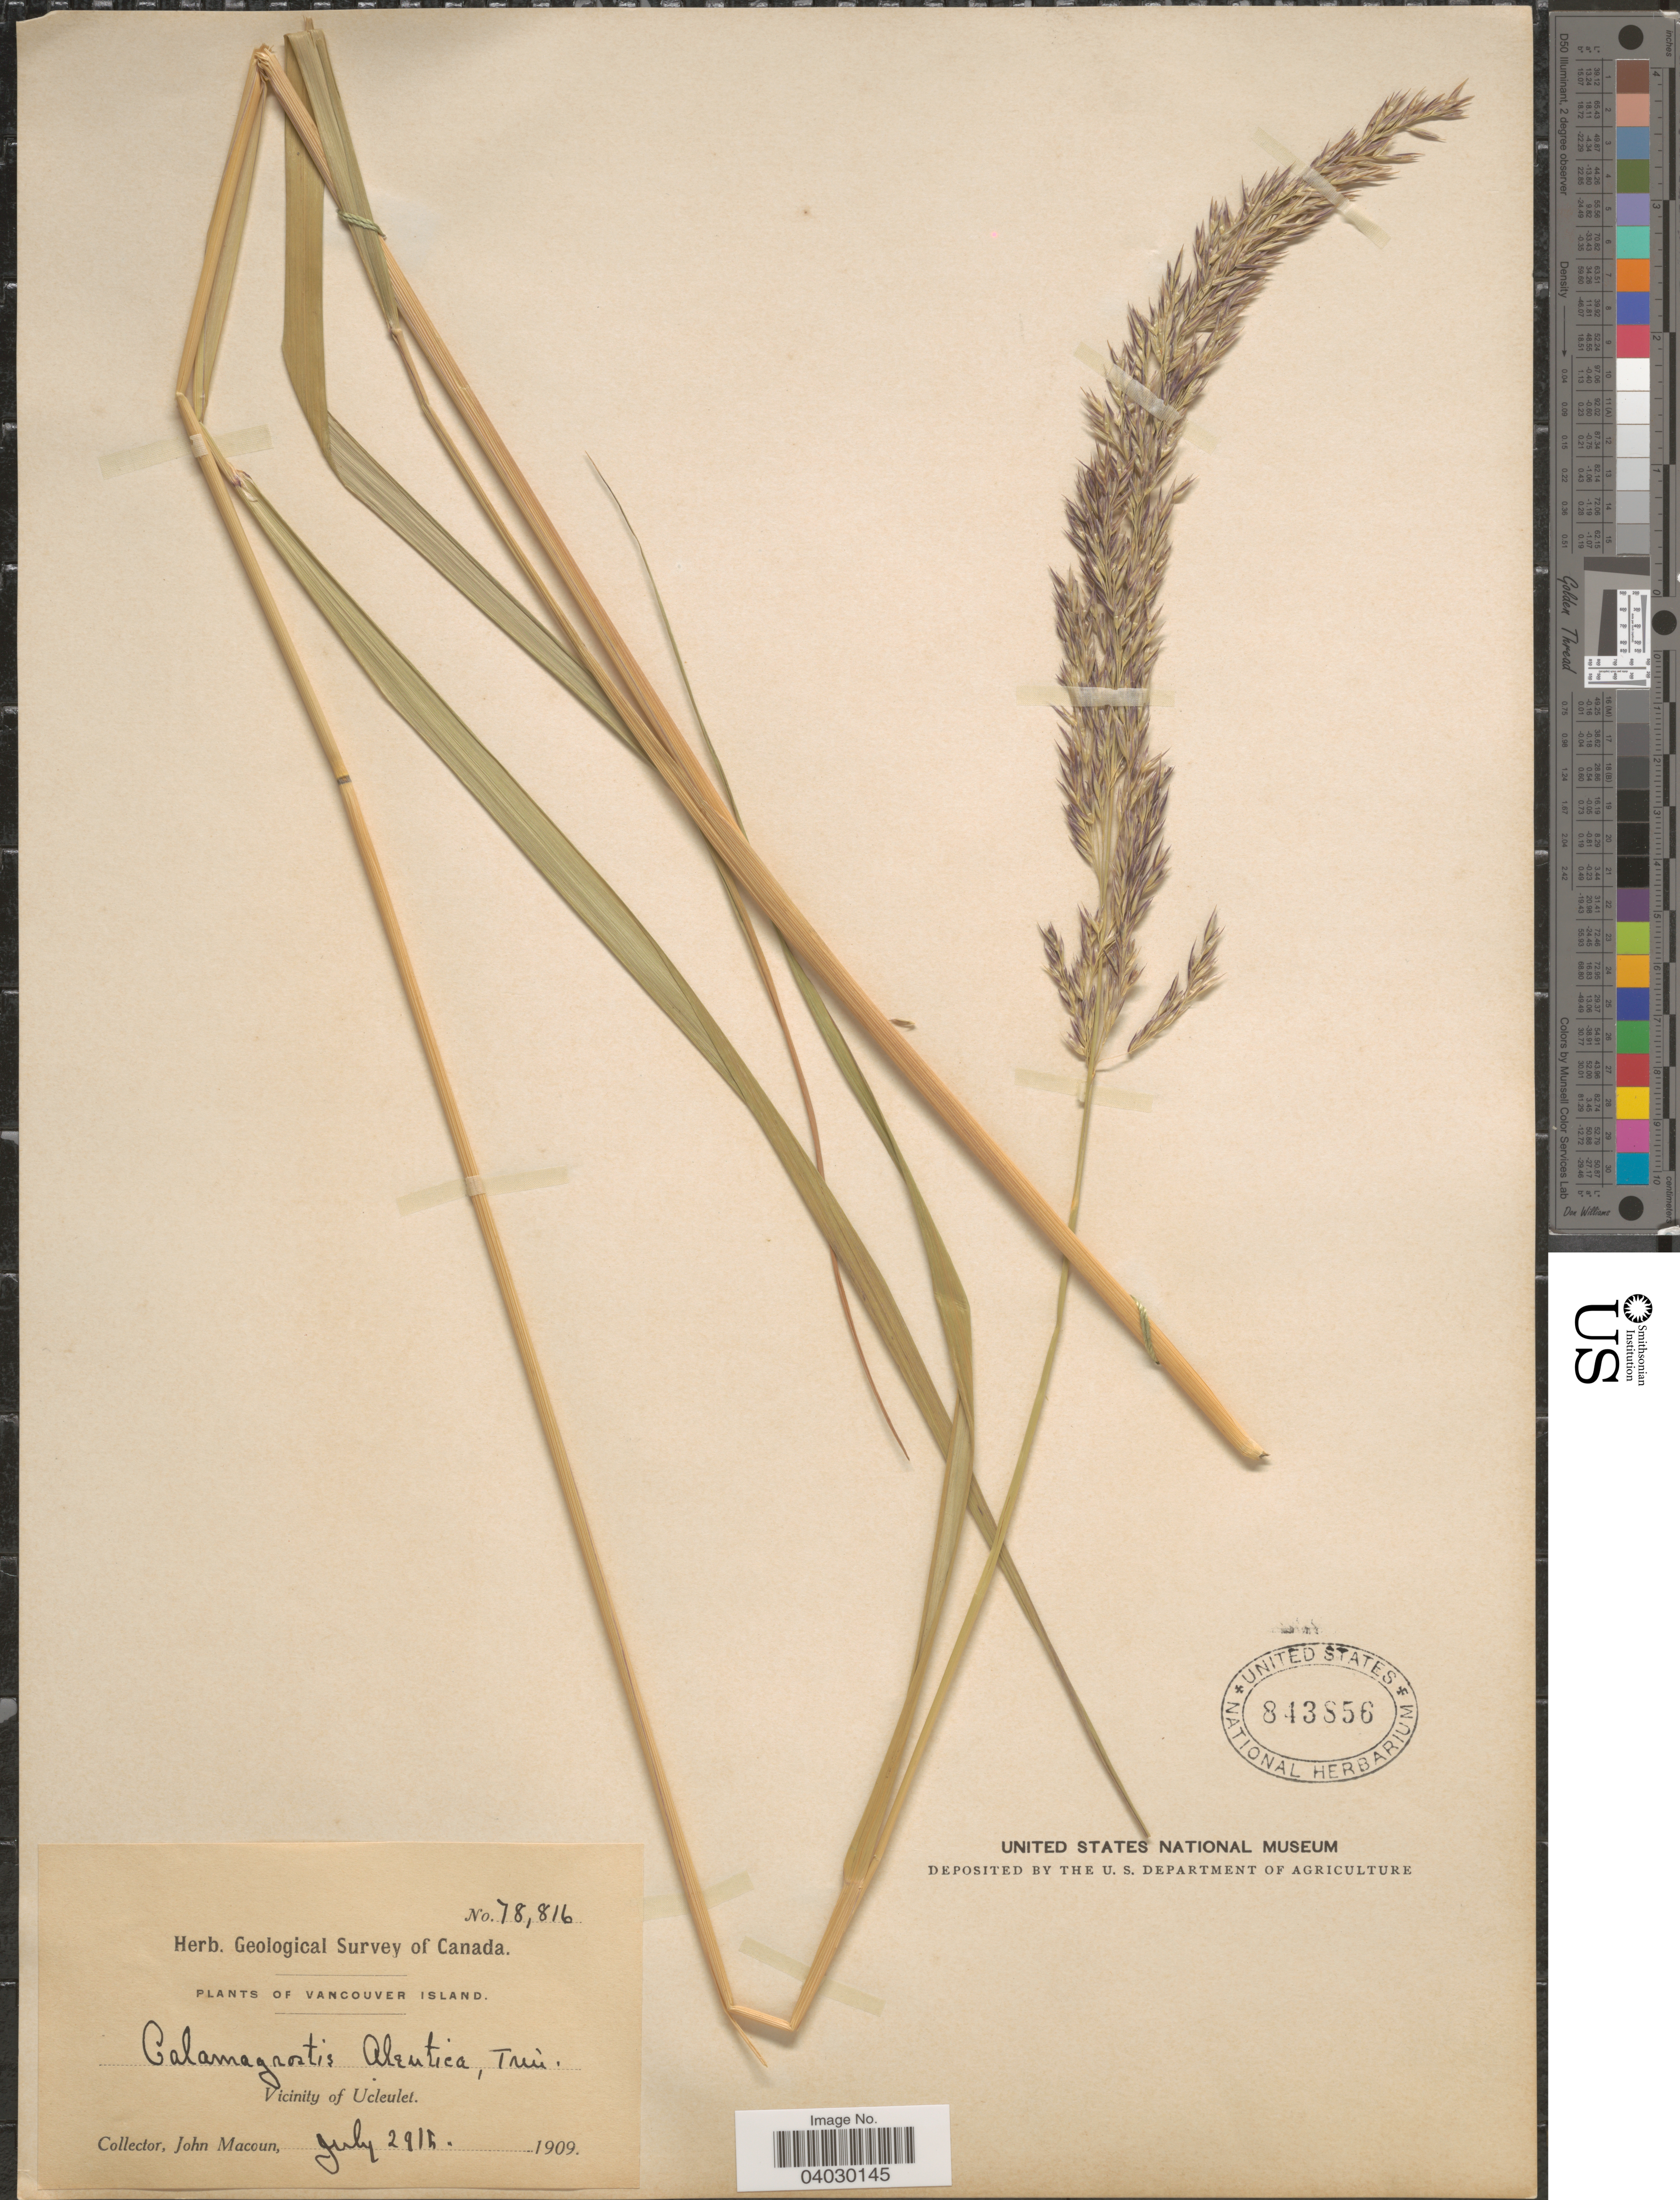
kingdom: Plantae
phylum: Tracheophyta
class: Liliopsida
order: Poales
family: Poaceae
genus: Calamagrostis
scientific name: Calamagrostis nutkaensis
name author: (J. Presl) Steud.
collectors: J. Macoun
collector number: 78816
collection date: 1909-07-29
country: Canada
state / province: British Columbia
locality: Vancouver Island. Vicinity of Ucleulet.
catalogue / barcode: US 843856